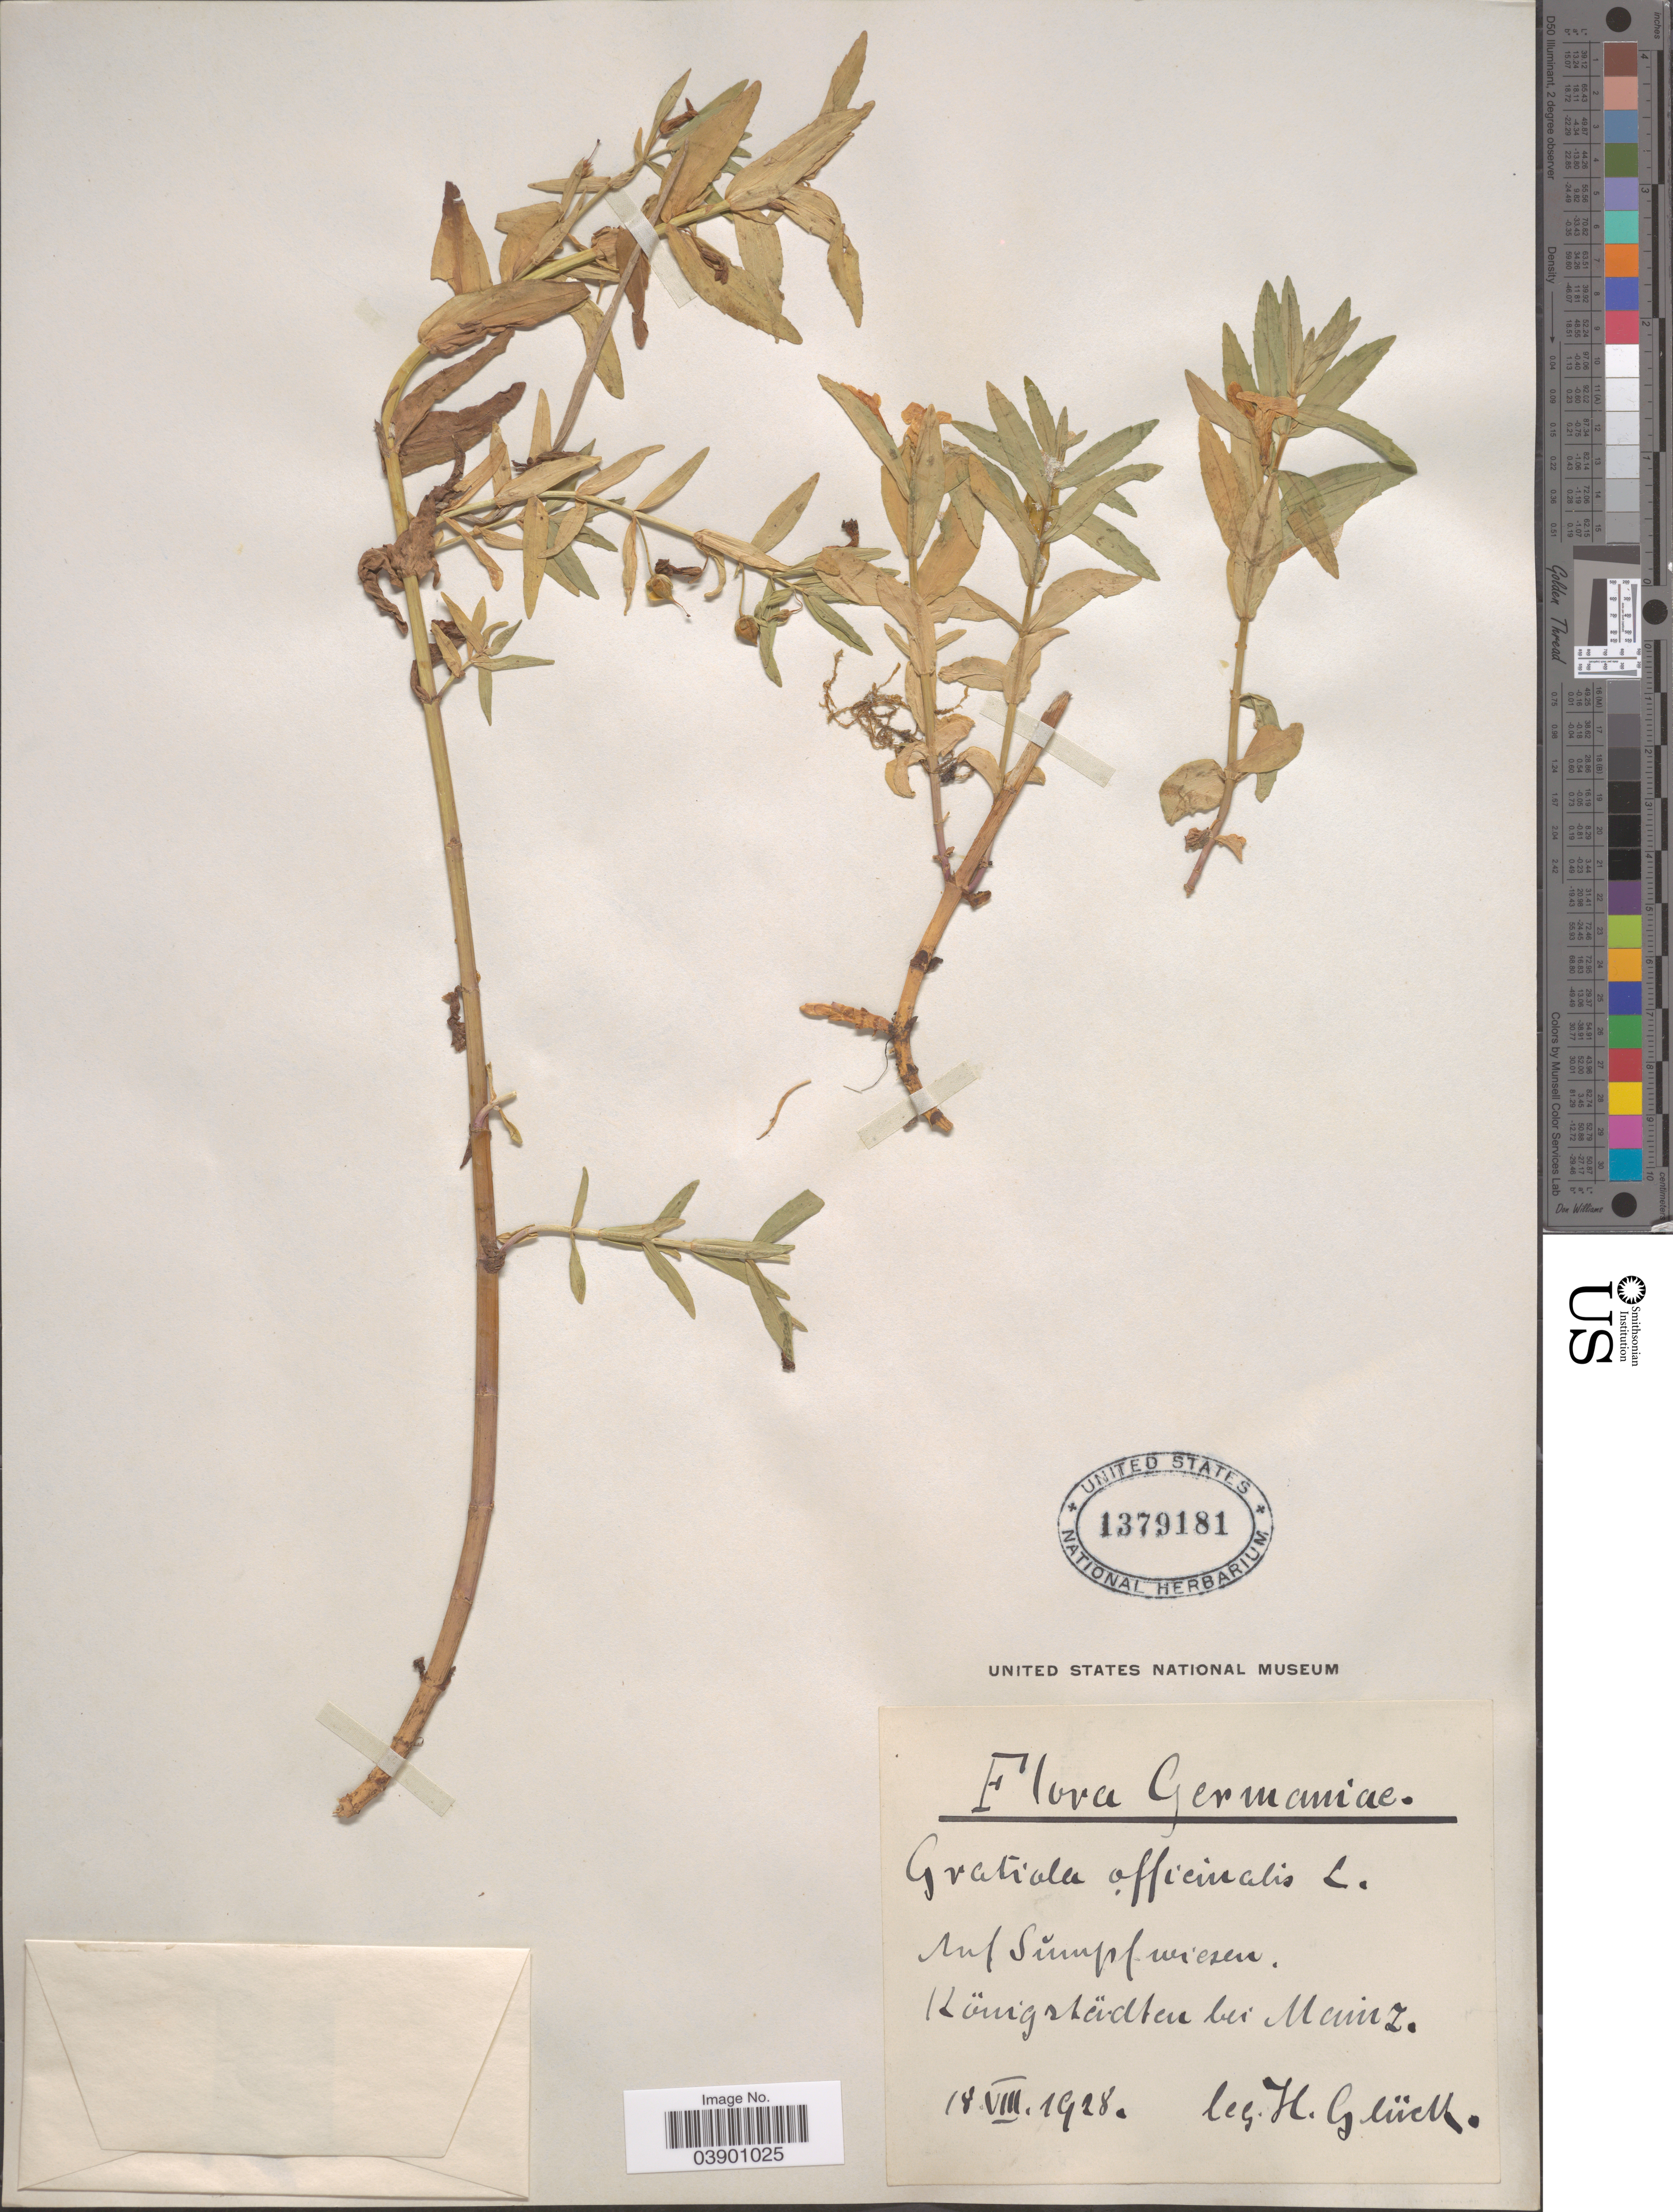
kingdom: Plantae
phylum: Tracheophyta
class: Magnoliopsida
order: Lamiales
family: Plantaginaceae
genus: Gratiola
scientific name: Gratiola officinalis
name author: L.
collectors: H. Glück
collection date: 1928-08-18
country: Germany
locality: Königskädten bei Mainz.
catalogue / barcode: US 1379181